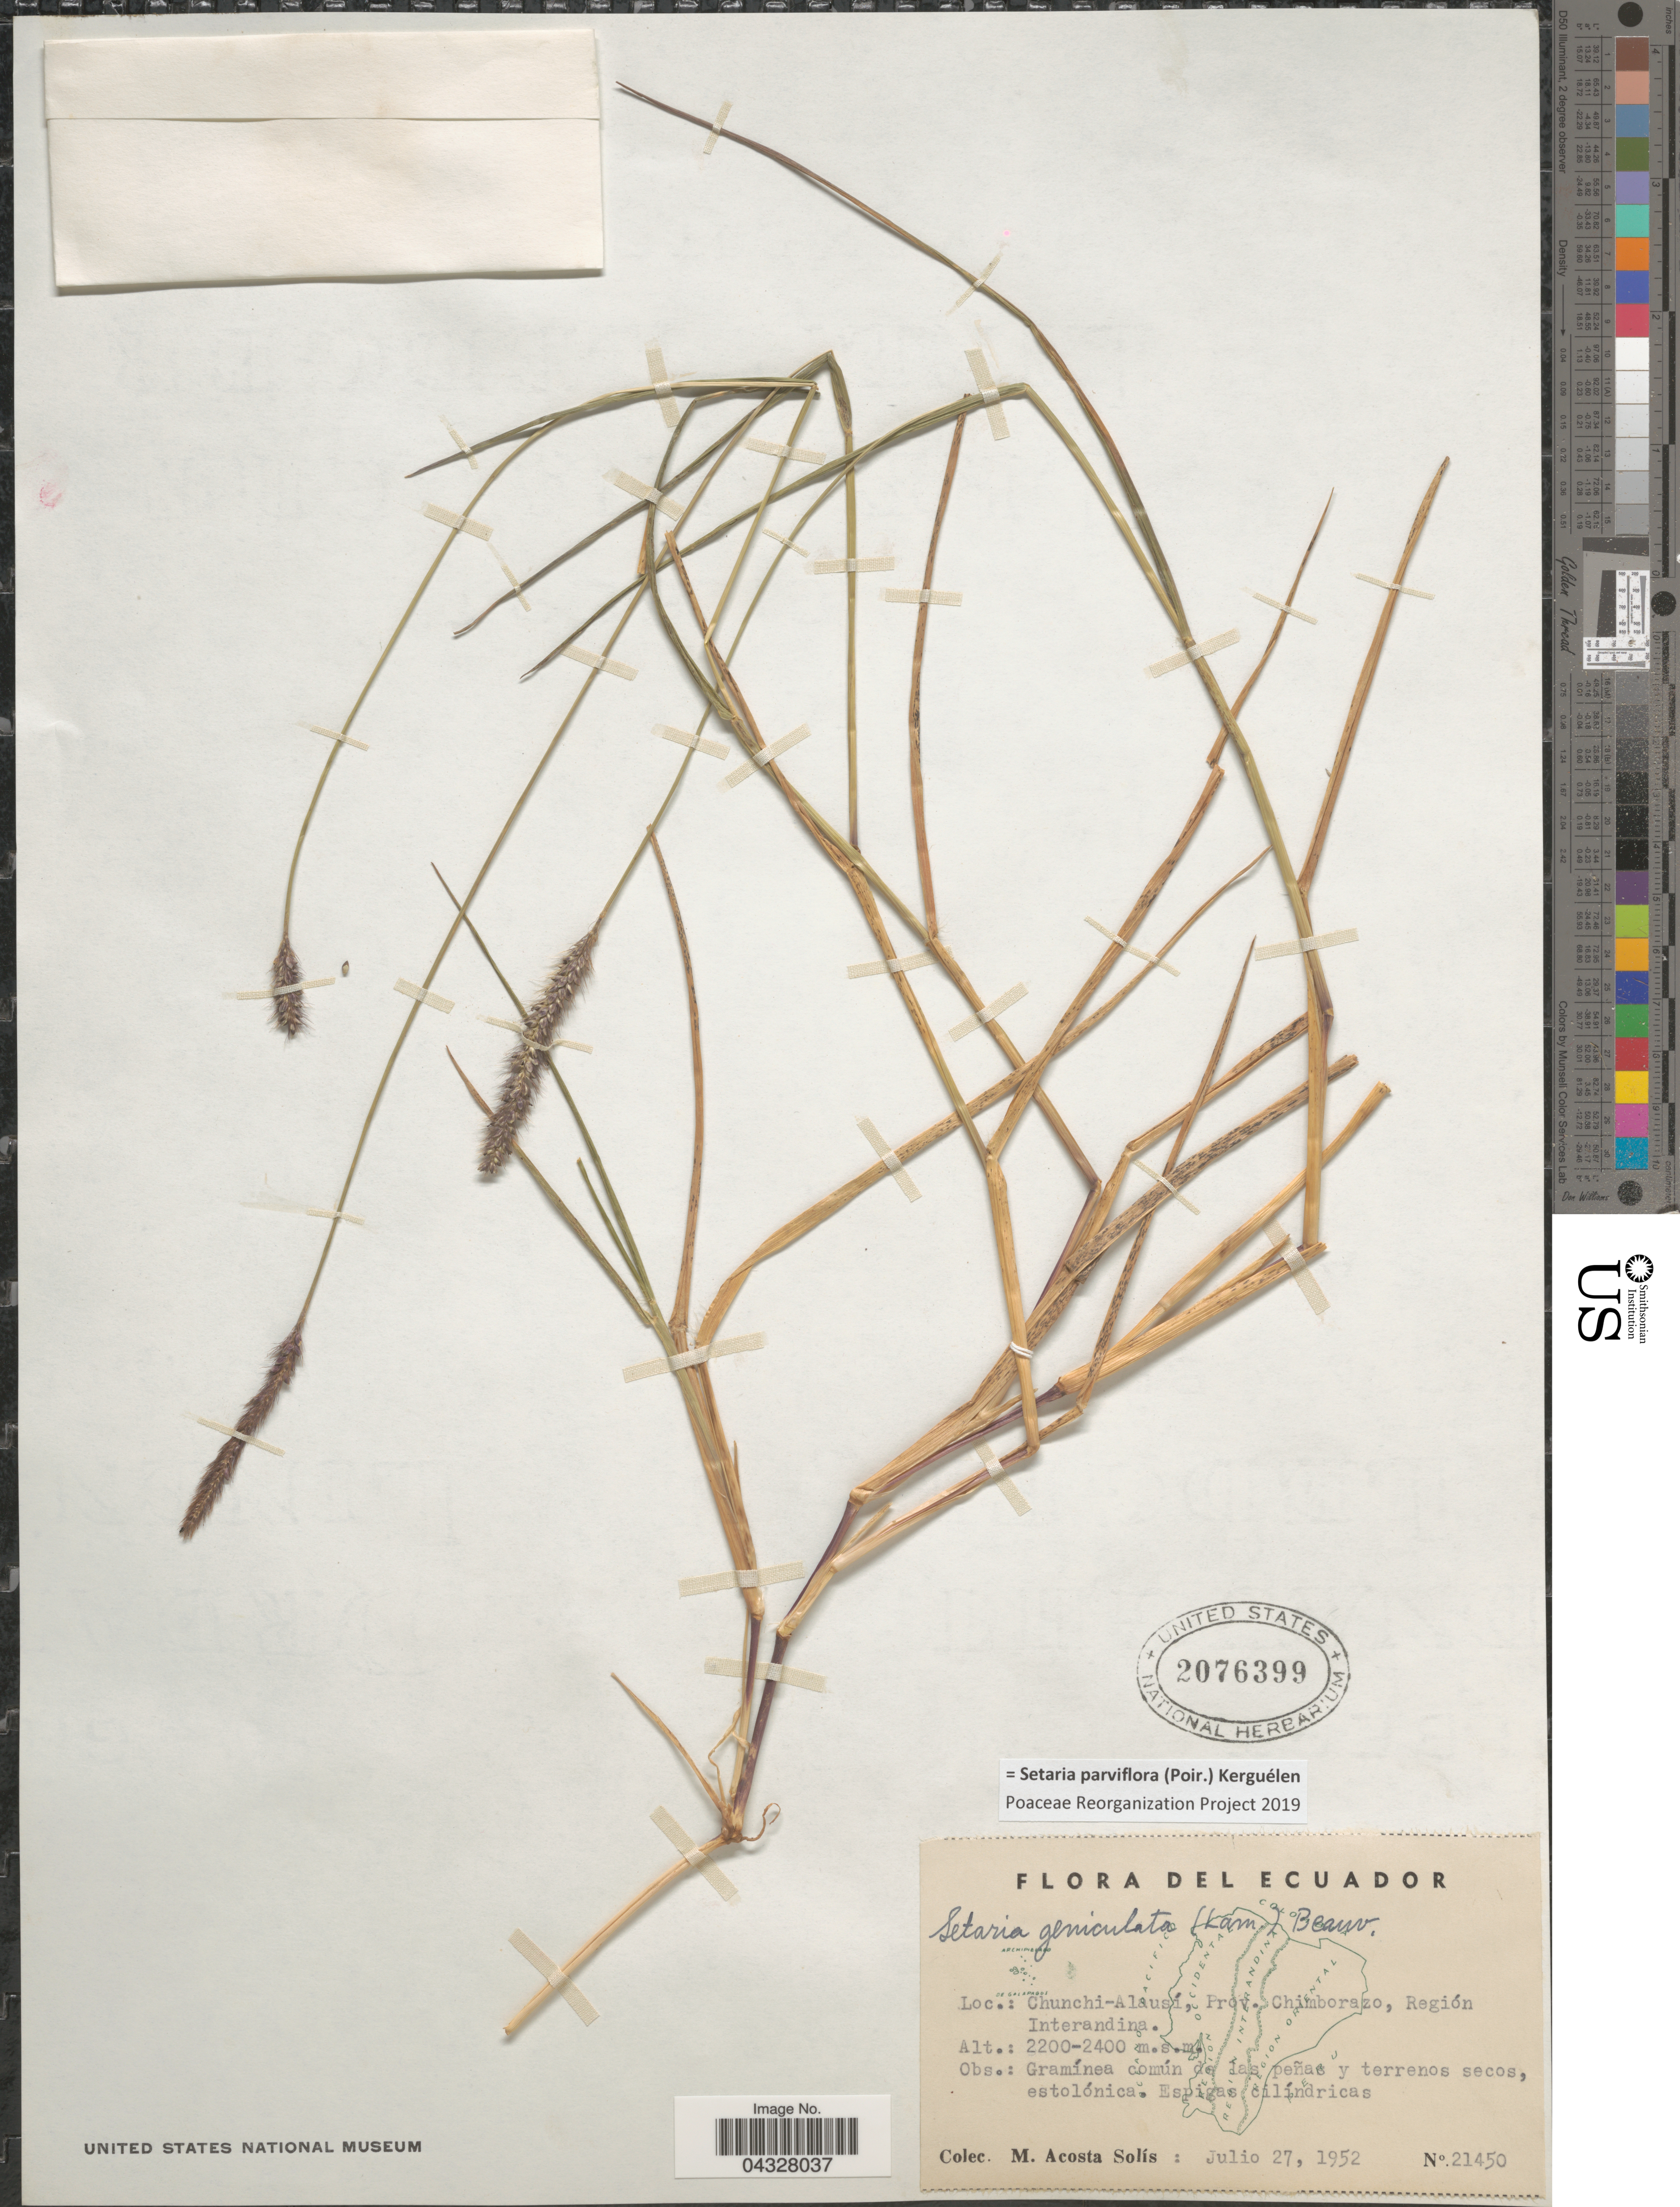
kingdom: Plantae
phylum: Tracheophyta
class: Liliopsida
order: Poales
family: Poaceae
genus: Setaria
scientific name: Setaria parviflora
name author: (Poir.) Kerguélen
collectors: M. Acosta Solis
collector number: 21450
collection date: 1952-07-27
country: Ecuador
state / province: Chimborazo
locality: Chunchi-Alausí, Región Interandina.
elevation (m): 2200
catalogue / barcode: US 2076399